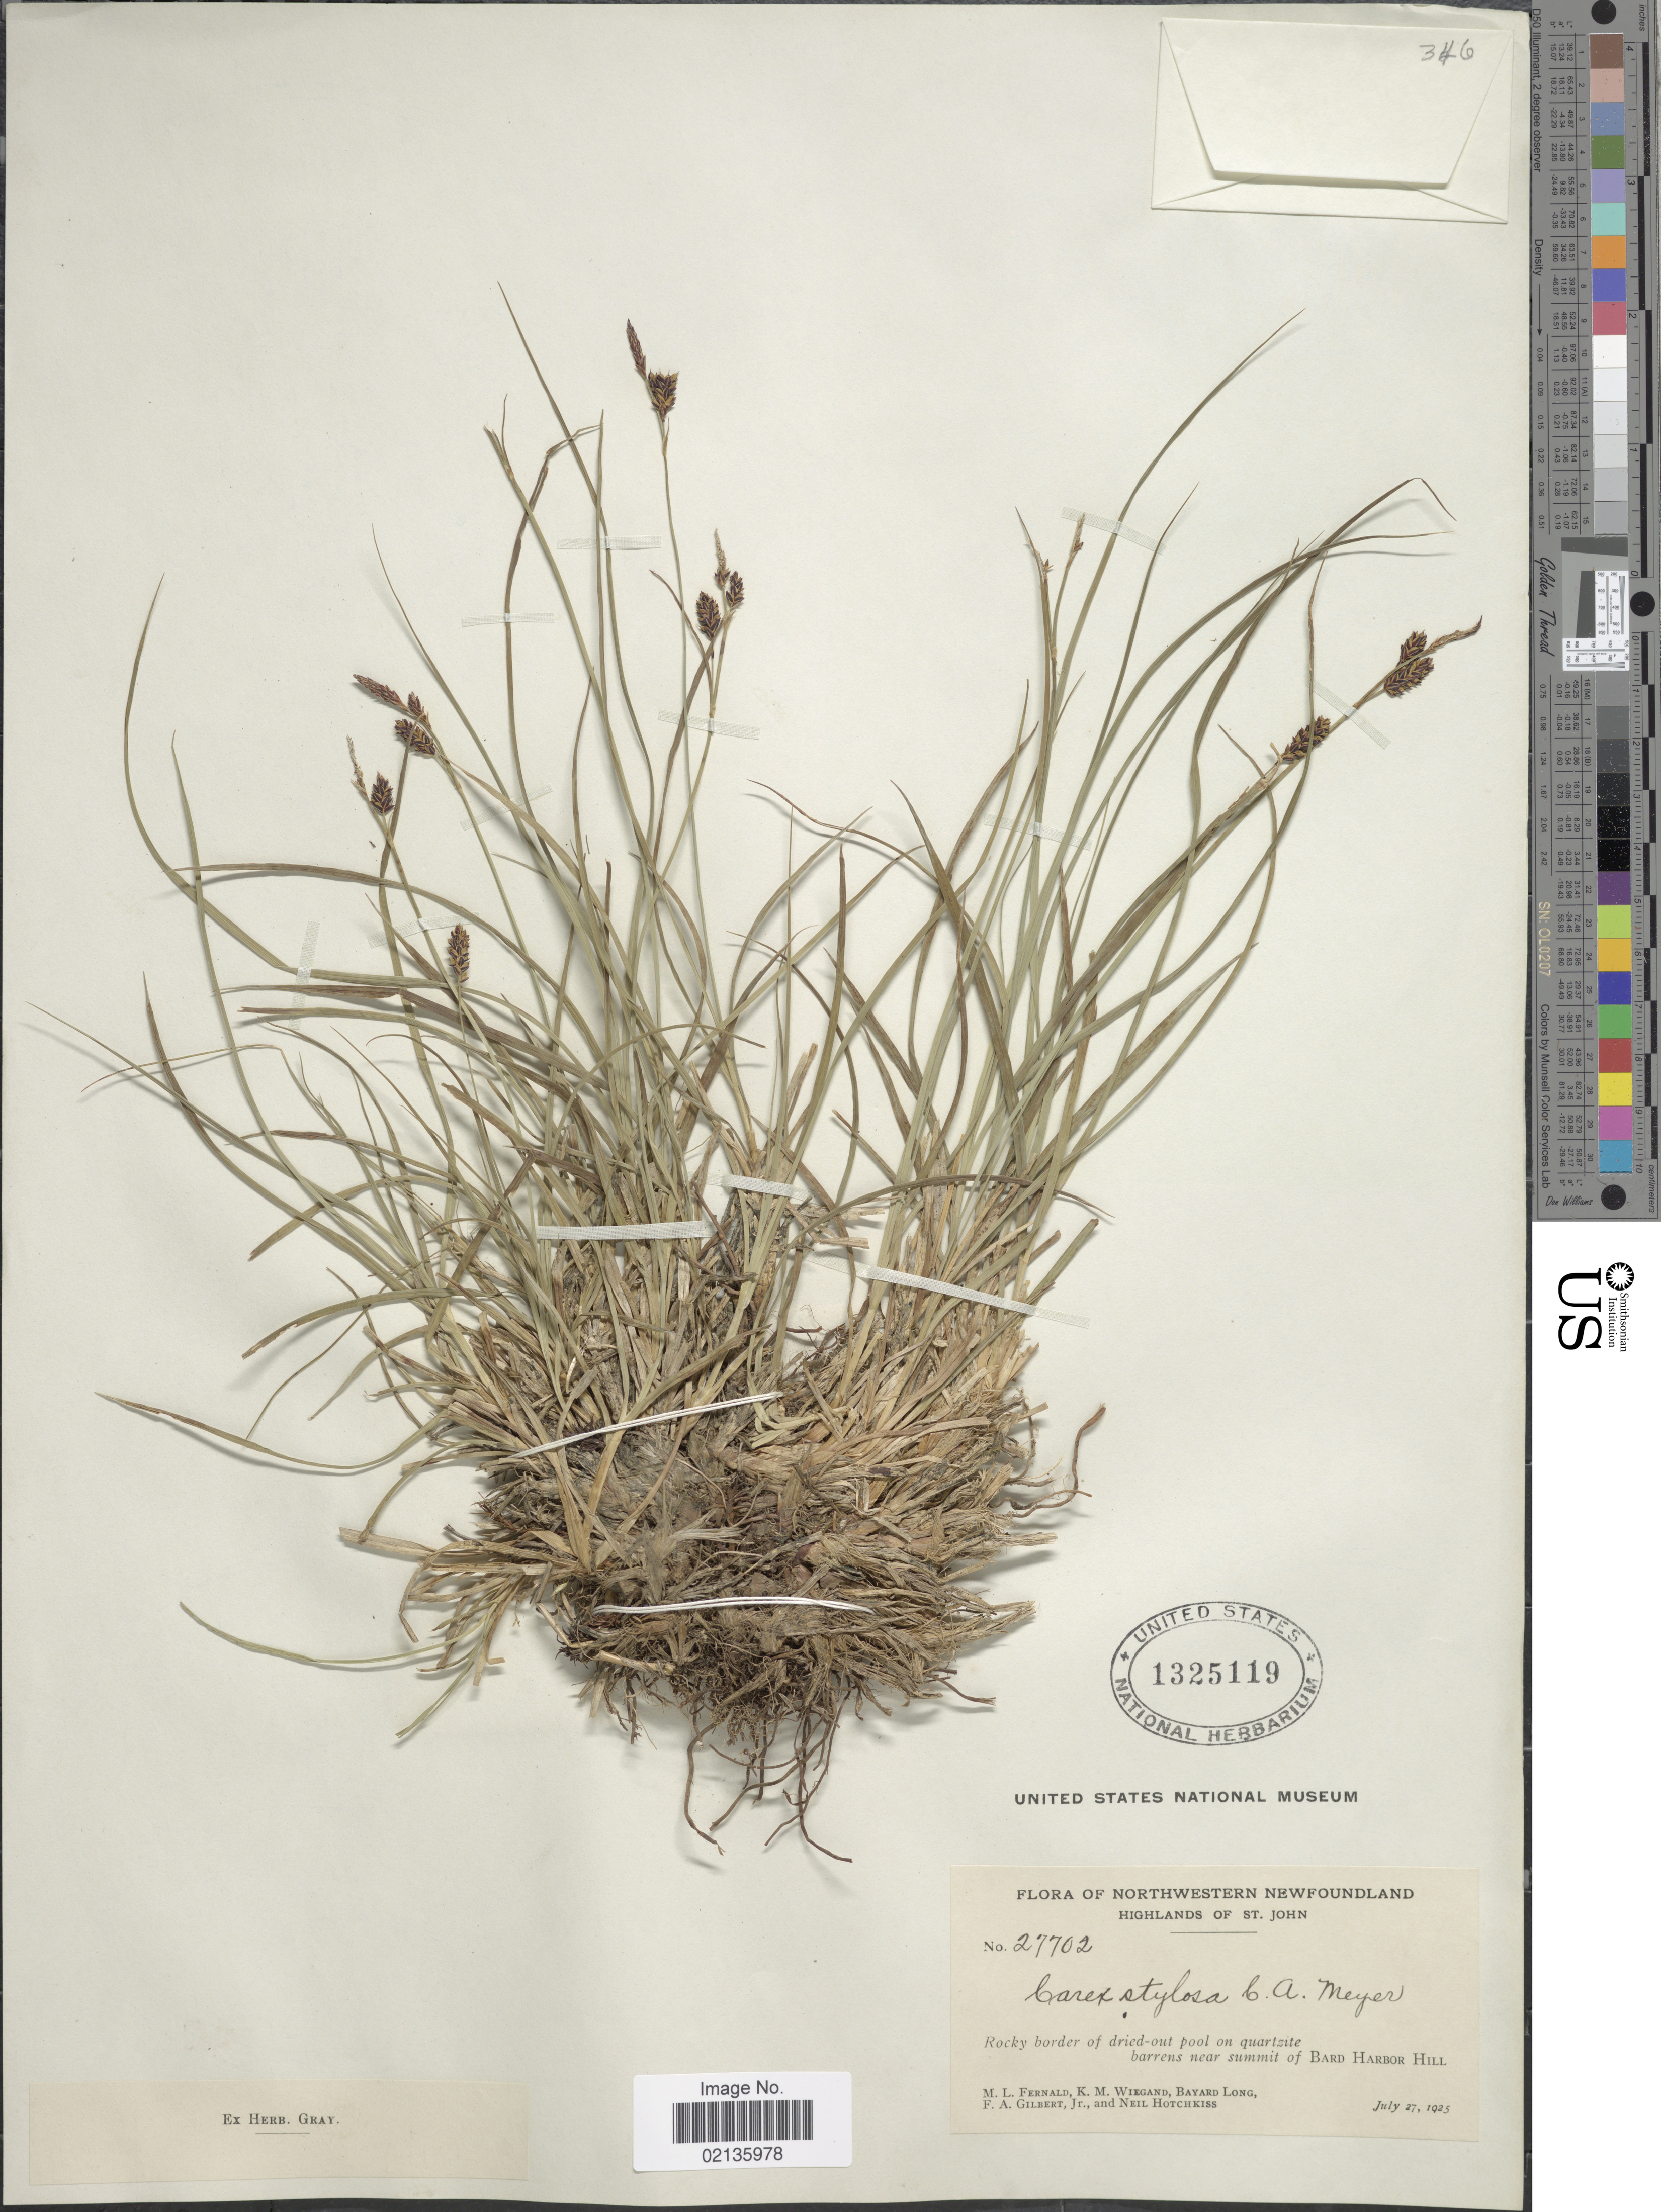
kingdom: Plantae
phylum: Tracheophyta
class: Liliopsida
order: Poales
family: Cyperaceae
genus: Carex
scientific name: Carex stylosa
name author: C.A. Mey.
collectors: M. L. Fernald, K. M. Wiegand, B. Long, F. A. Gilbert & N. Hotchkiss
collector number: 27702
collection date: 1925-07-27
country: Canada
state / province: Newfoundland and Labrador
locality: Northwestern Newfoundland, Highlands of St. John, Rocky border of dried-out pool on quartzite barrens near summit of Bard Harbor Hill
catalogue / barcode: US 1325119